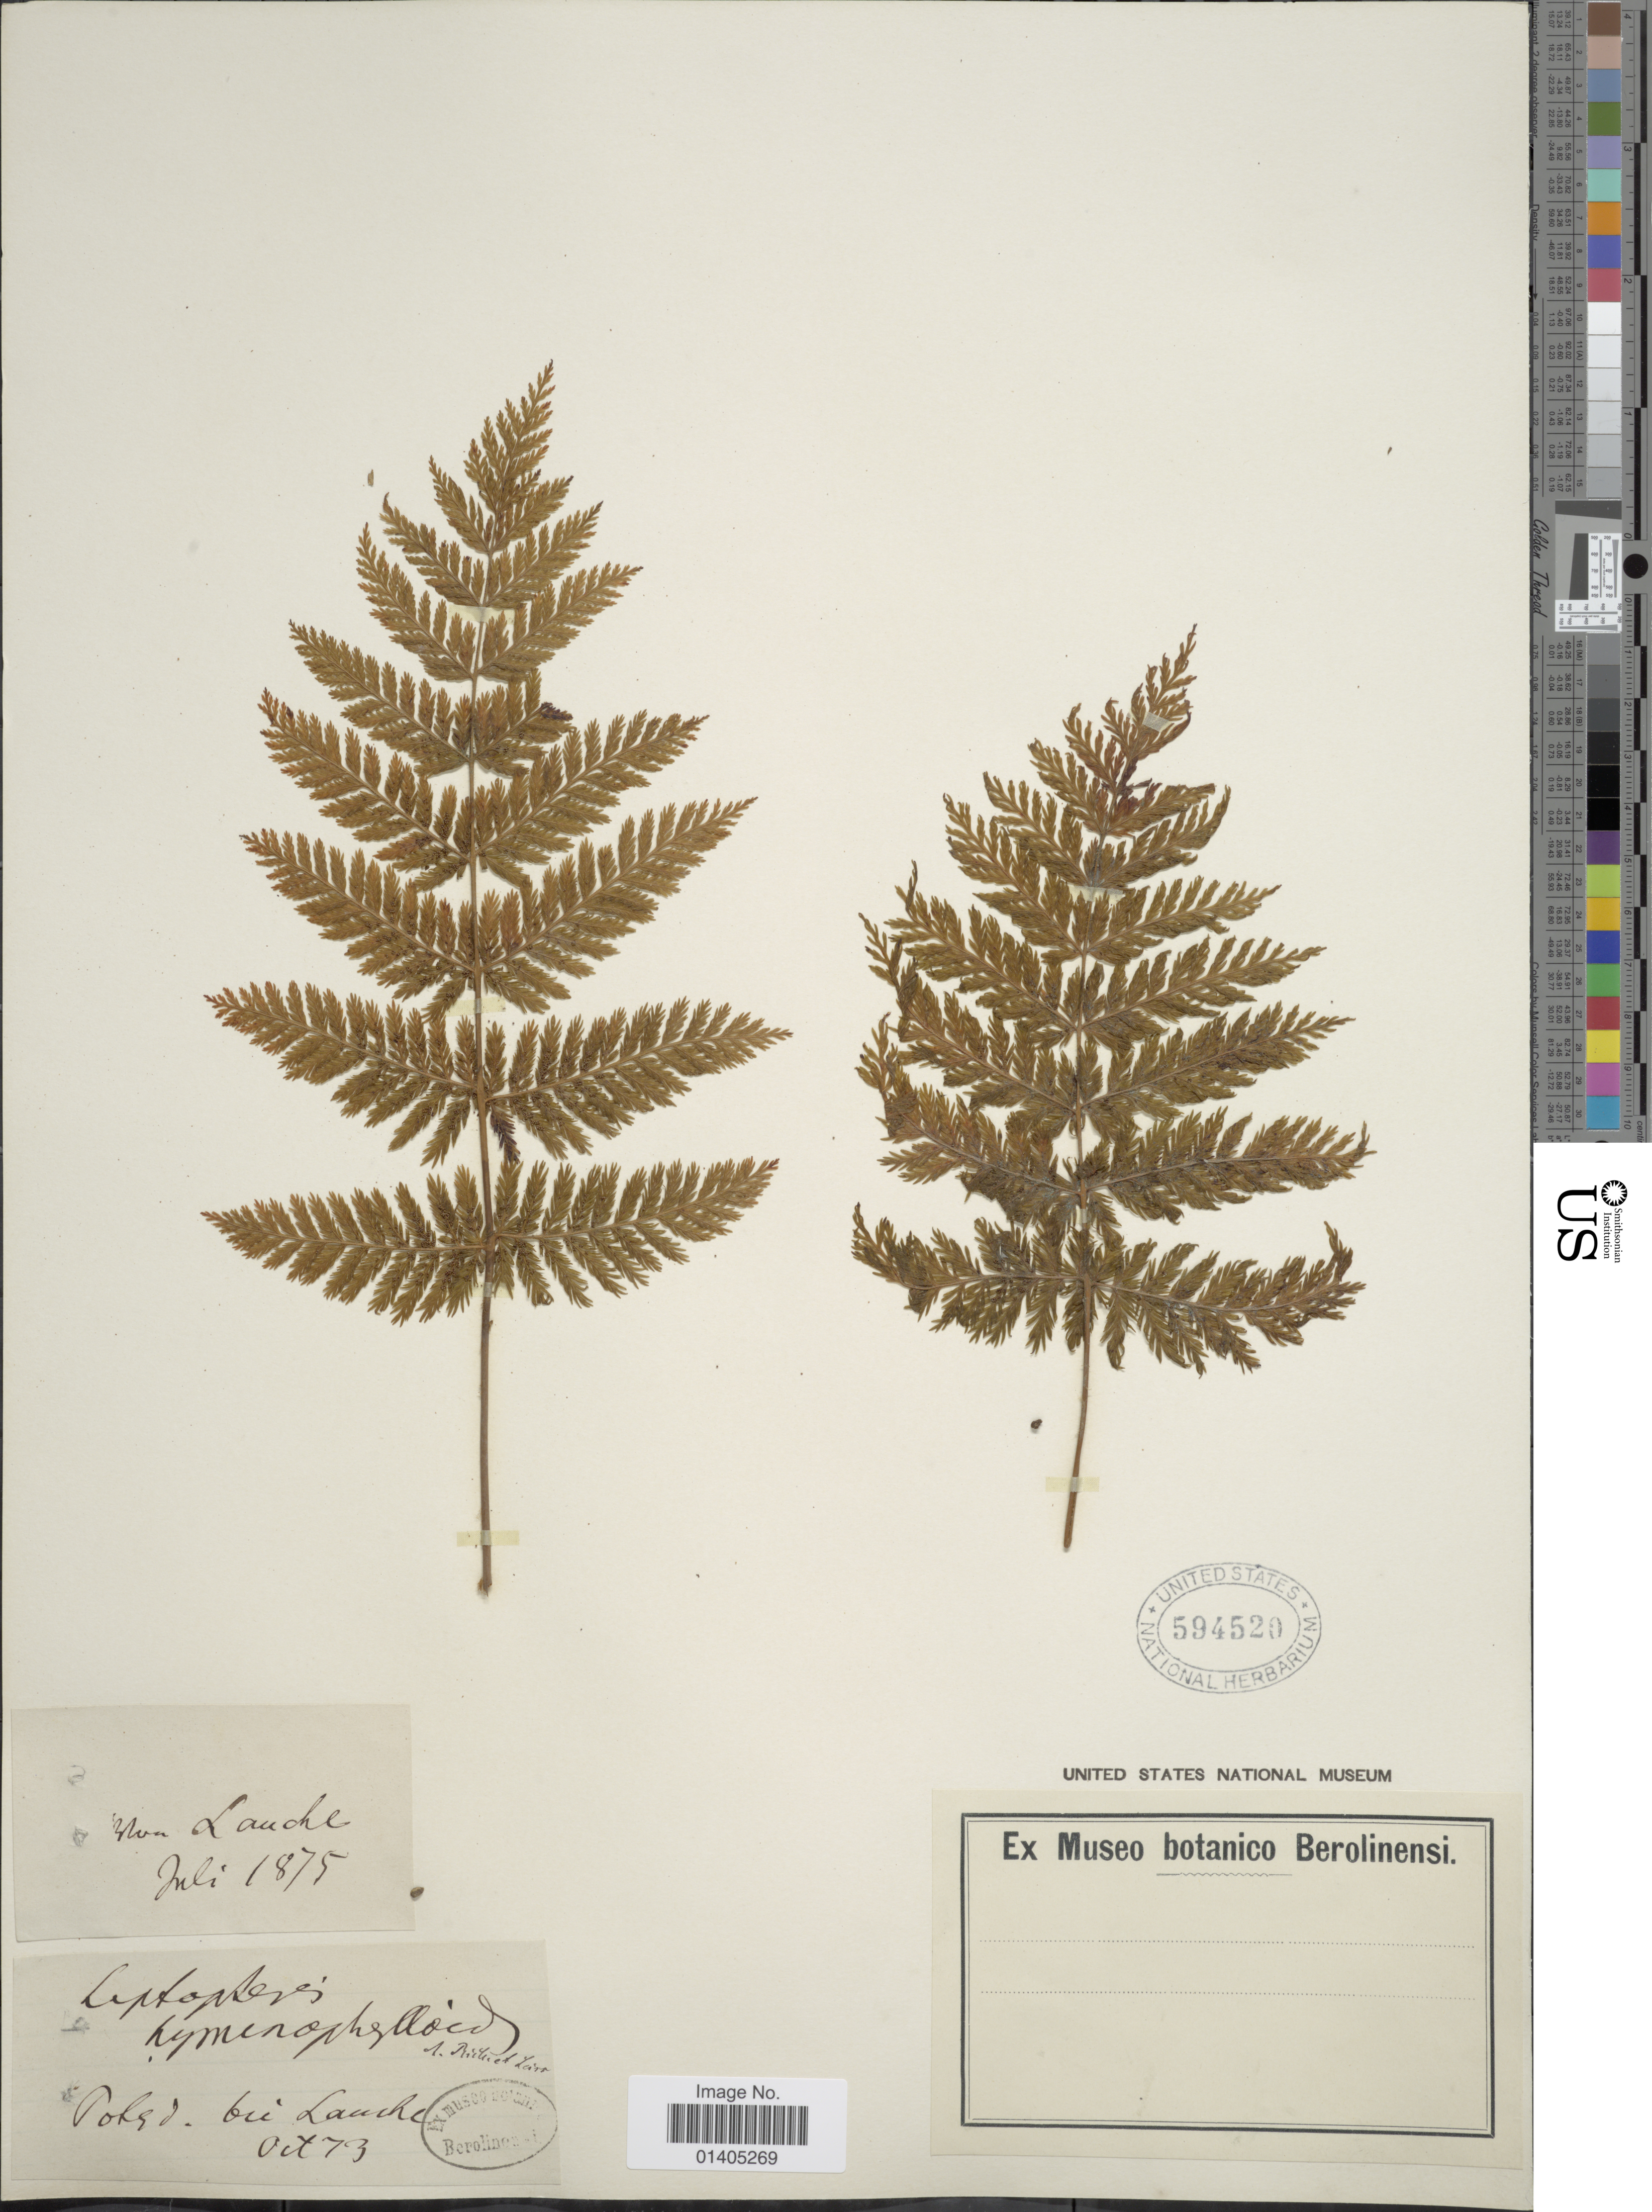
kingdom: Plantae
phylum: Tracheophyta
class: Polypodiopsida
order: Osmundales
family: Osmundaceae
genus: Leptopteris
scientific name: Leptopteris hymenophylloides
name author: (A. Rich.) C. Presl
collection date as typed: Transcribed d/m/y: /10/73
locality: bei Lauche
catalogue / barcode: US 594520